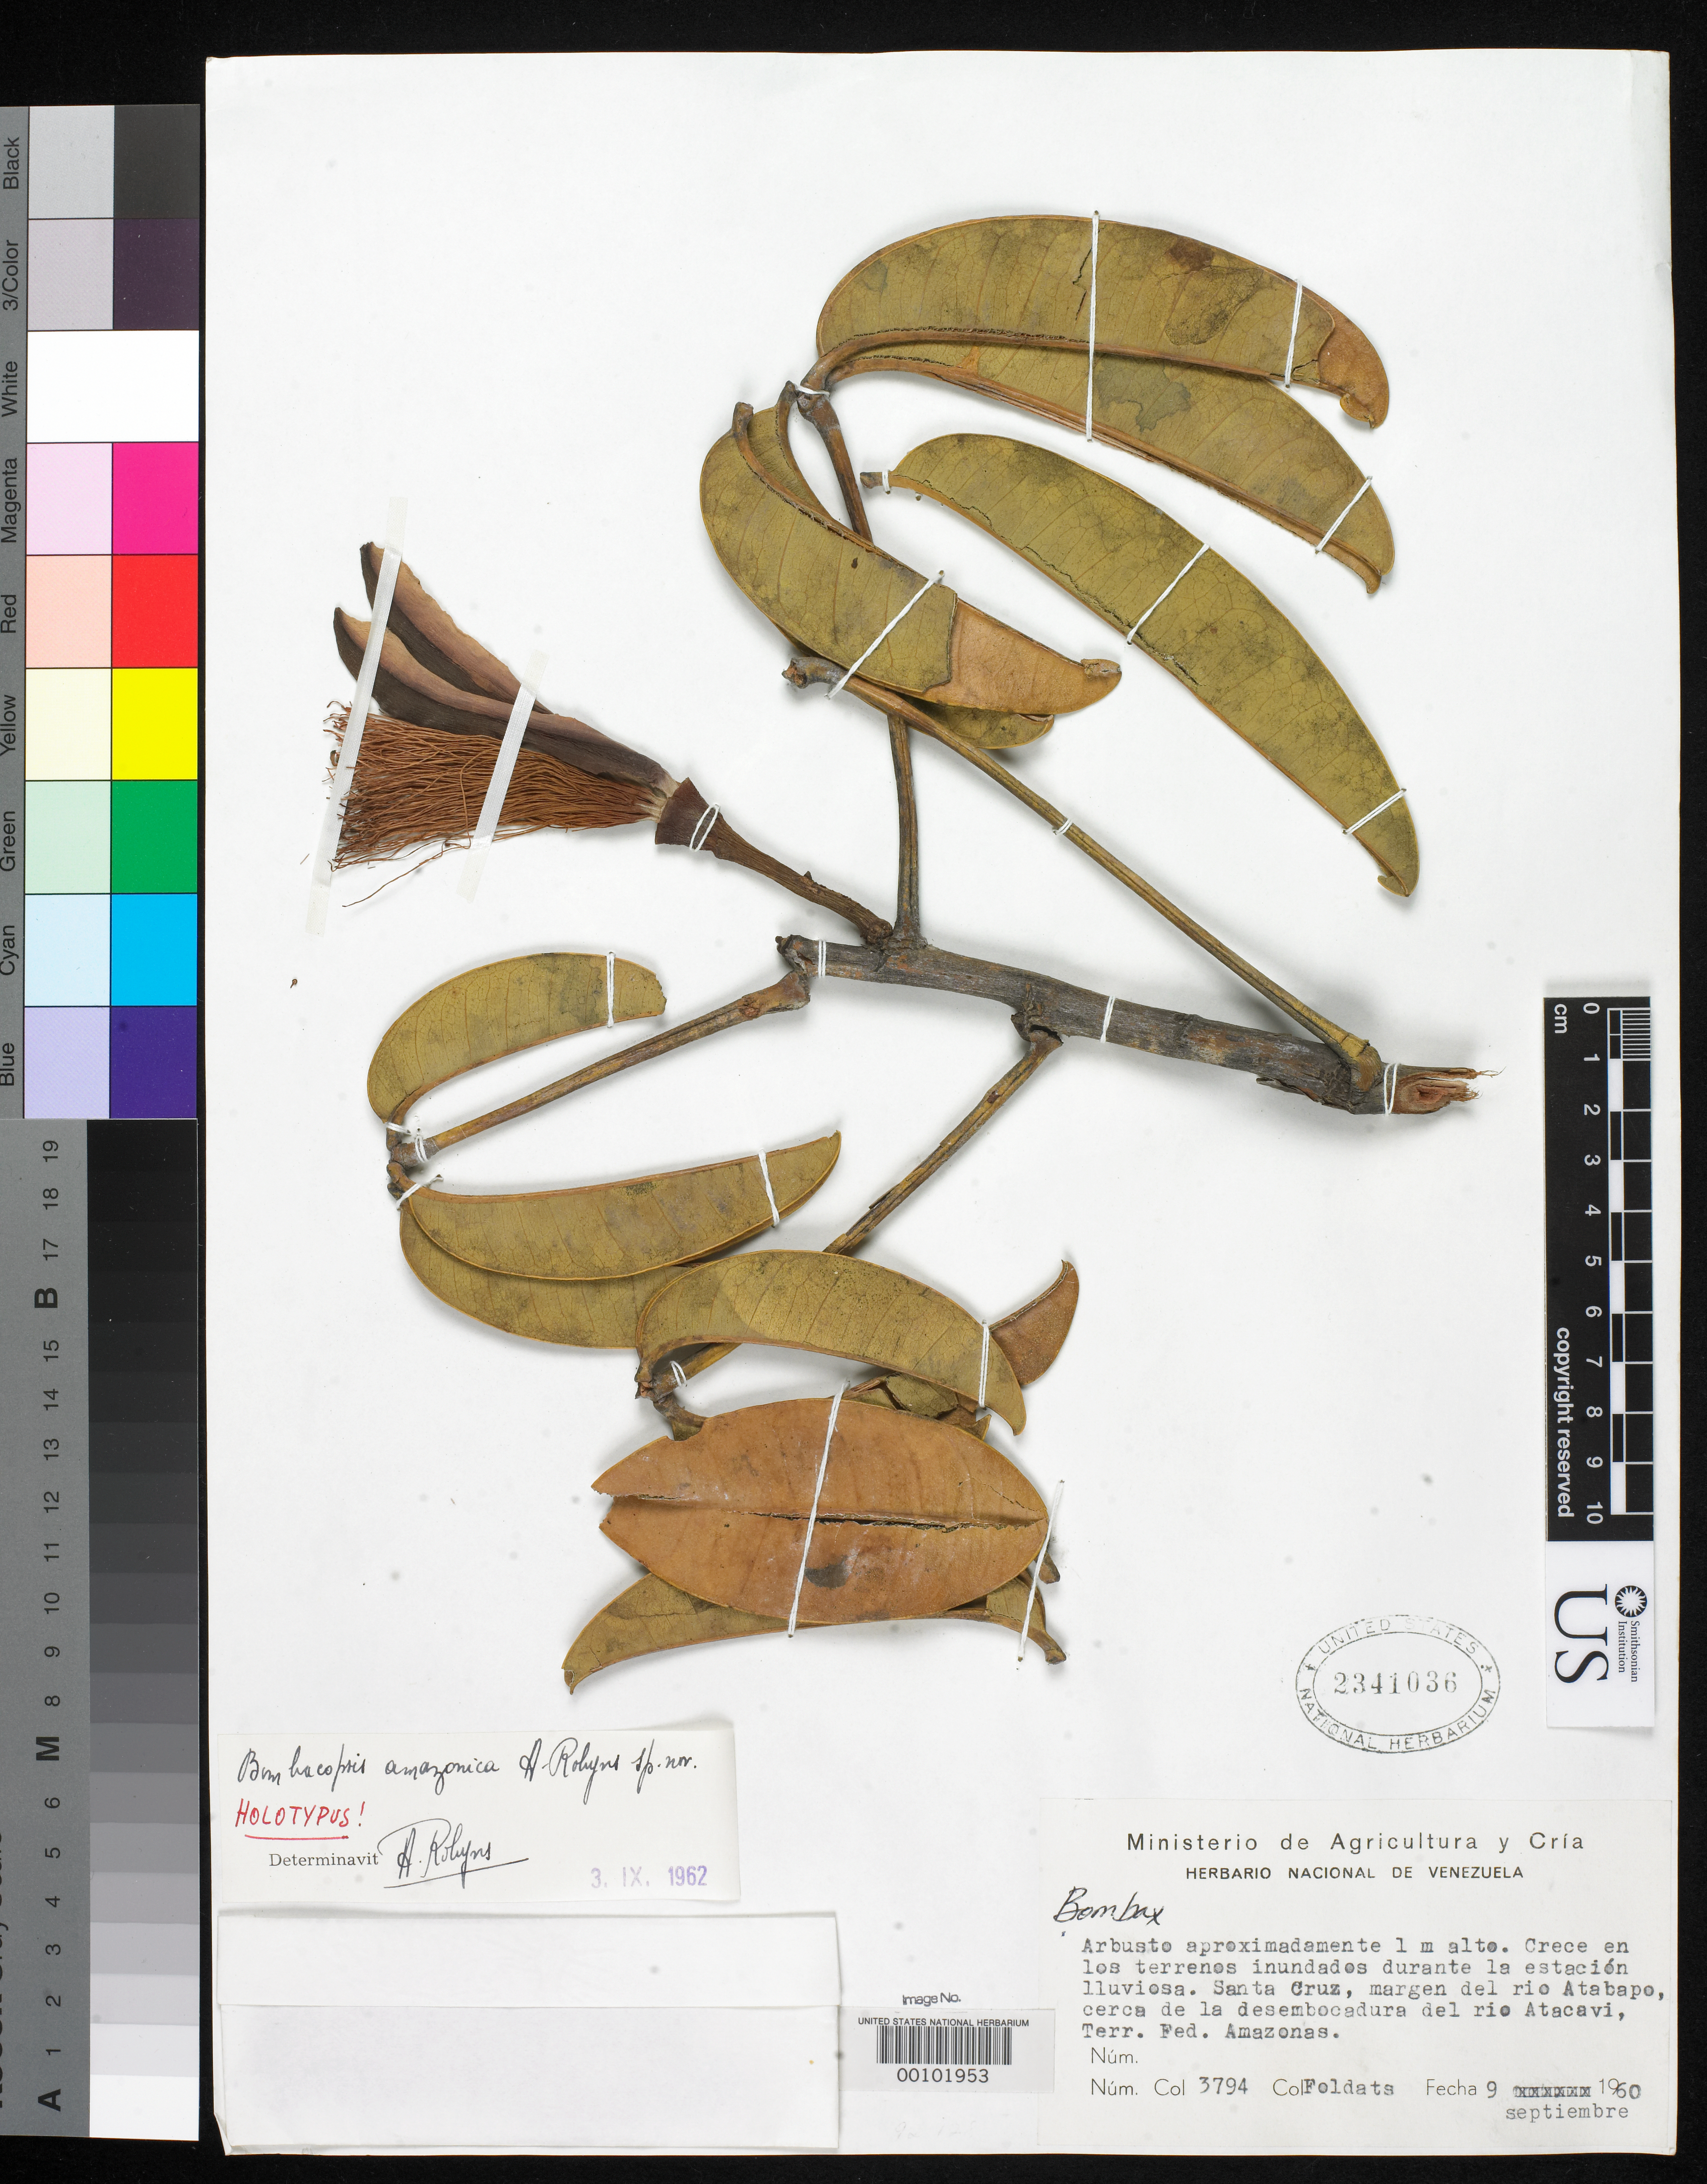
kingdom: Plantae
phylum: Tracheophyta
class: Magnoliopsida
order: Malvales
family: Malvaceae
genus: Bombacopsis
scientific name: Bombacopsis amazonica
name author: A. Robyns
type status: Holotype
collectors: E. Foldats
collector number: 3794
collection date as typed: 09 Sep 1960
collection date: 1960-09-09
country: Venezuela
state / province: Amazonas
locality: Santa Cruz, margen del Rio Atabapo, cerco de la desembocadura del Rio Atacavi.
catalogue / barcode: US 2341036